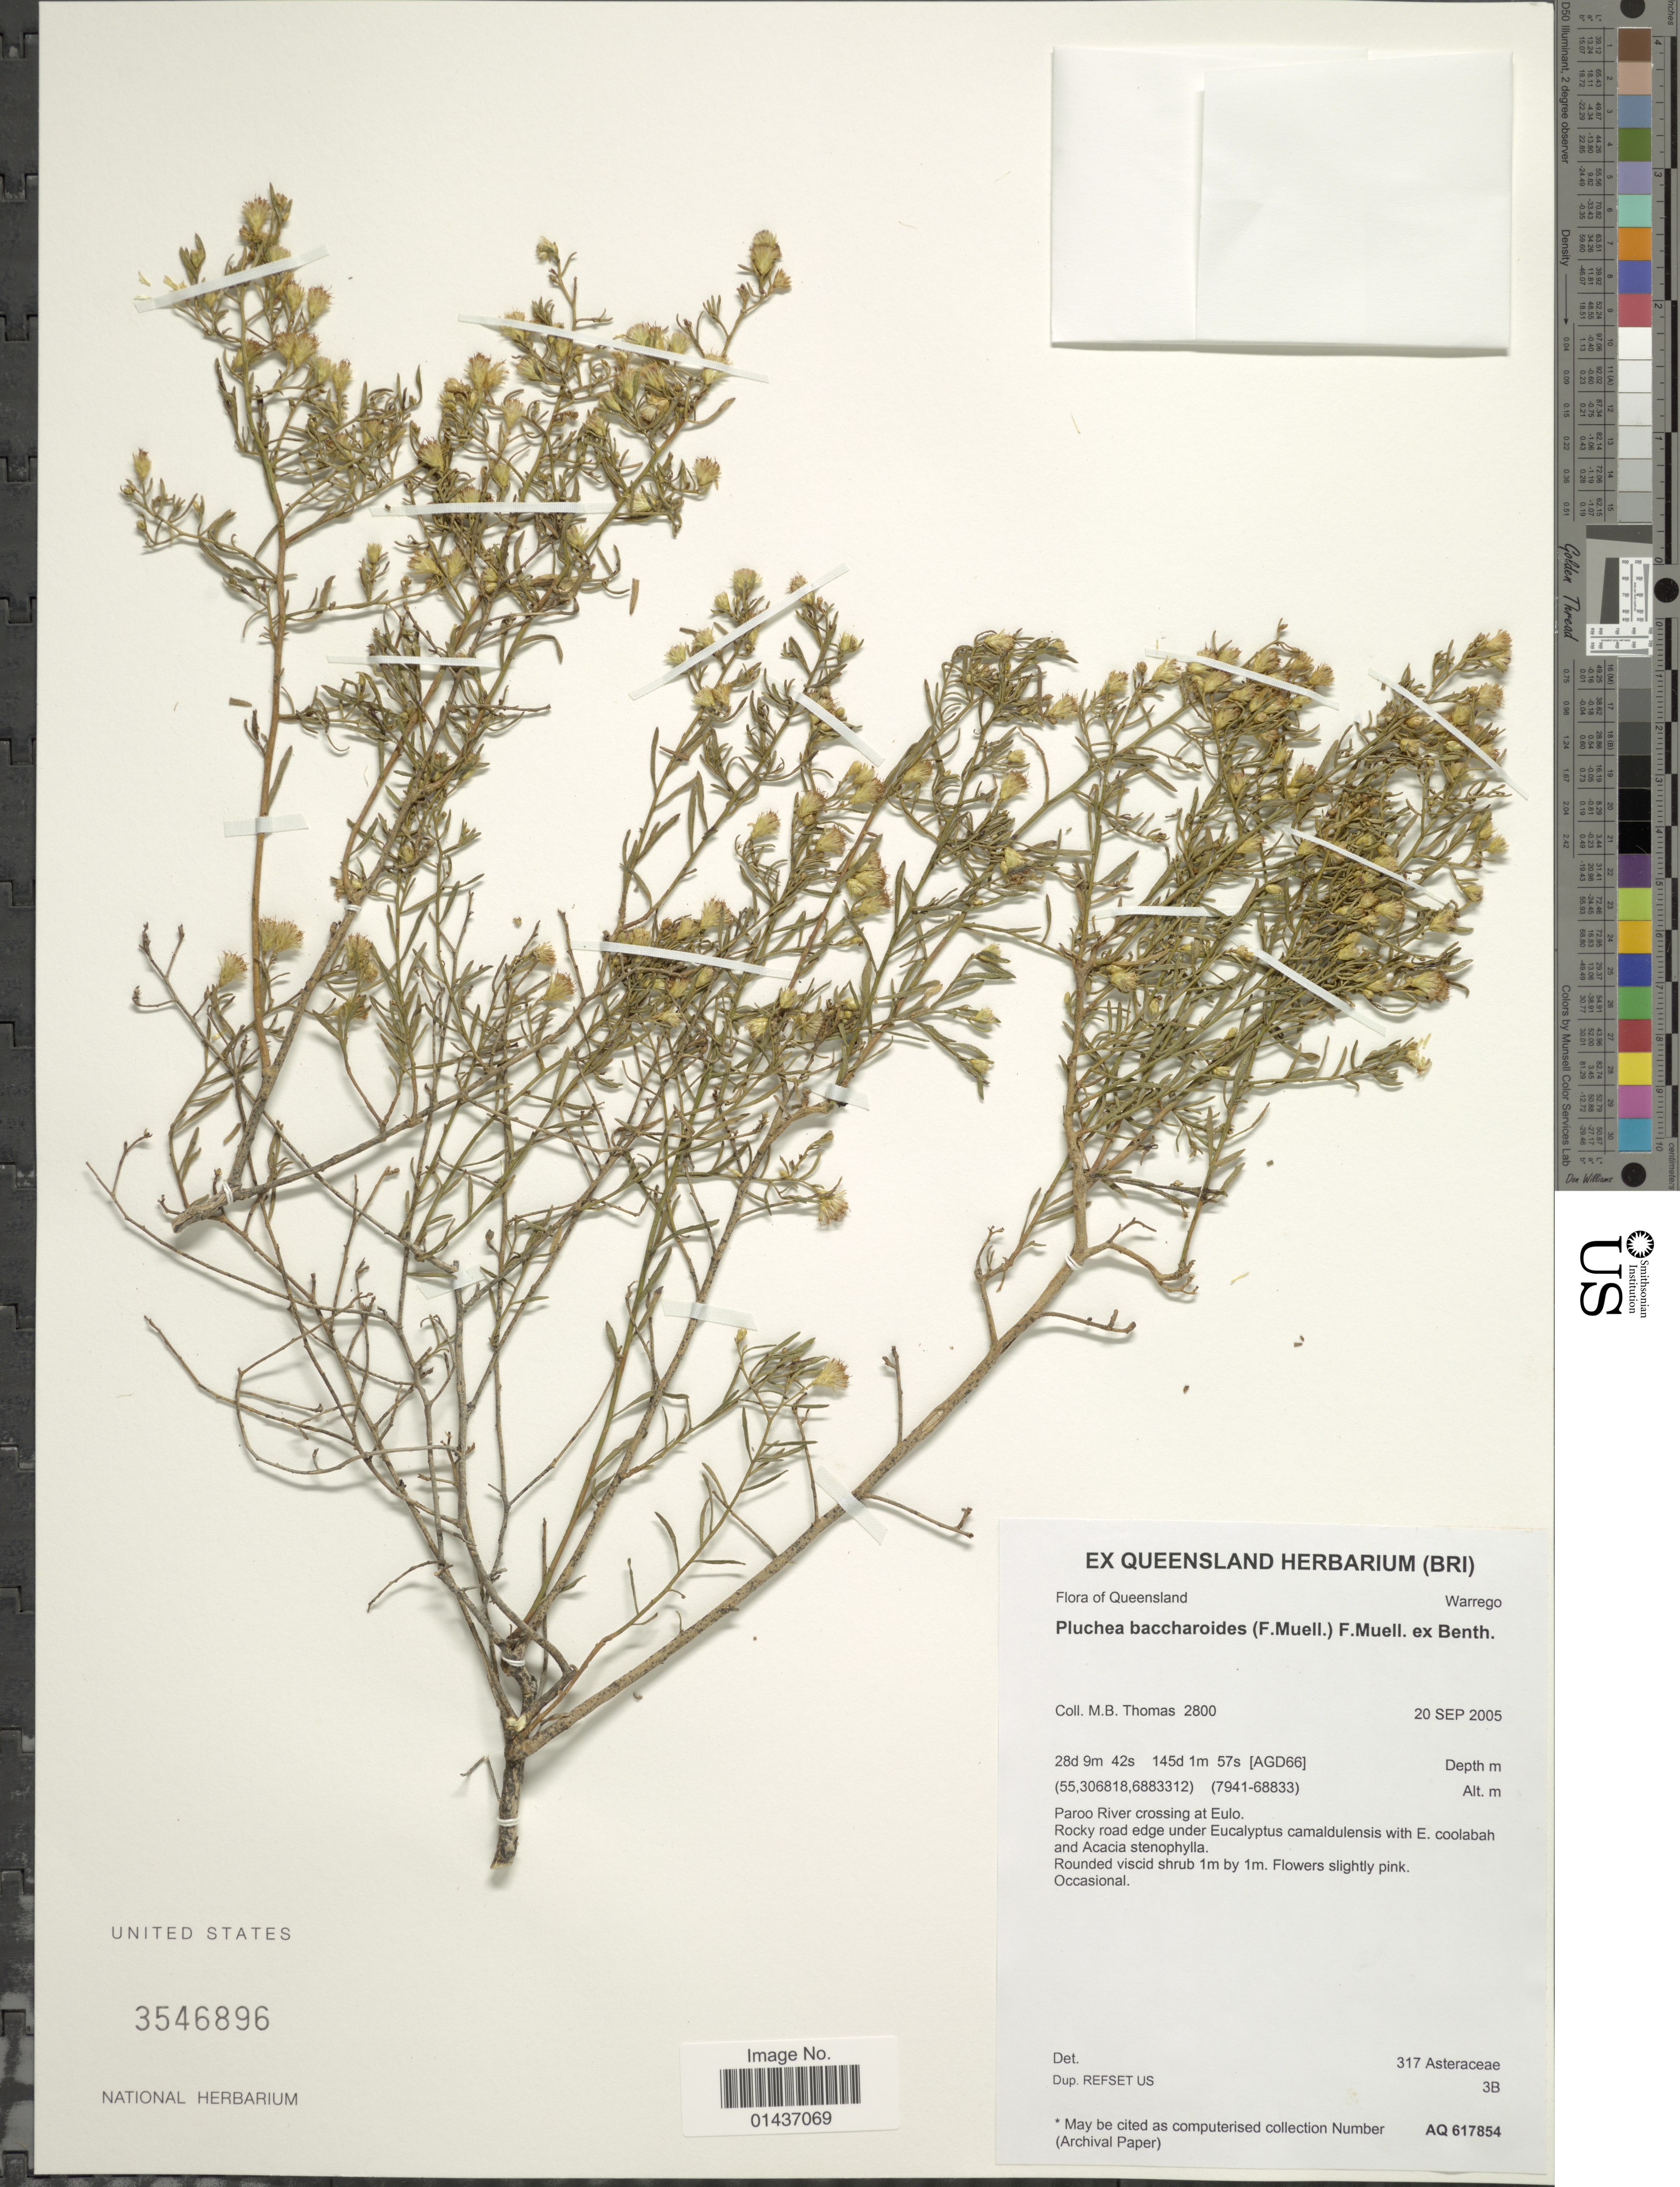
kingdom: Plantae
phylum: Tracheophyta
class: Magnoliopsida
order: Asterales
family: Asteraceae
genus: Pluchea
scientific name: Pluchea baccharoides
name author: (F. Muell.) F. Muell. ex Benth.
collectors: M. B. Thomas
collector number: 2800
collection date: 2005-09-20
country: Australia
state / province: Queensland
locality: Warrego, Paroo River crossing at Eulo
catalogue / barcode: US 3546896